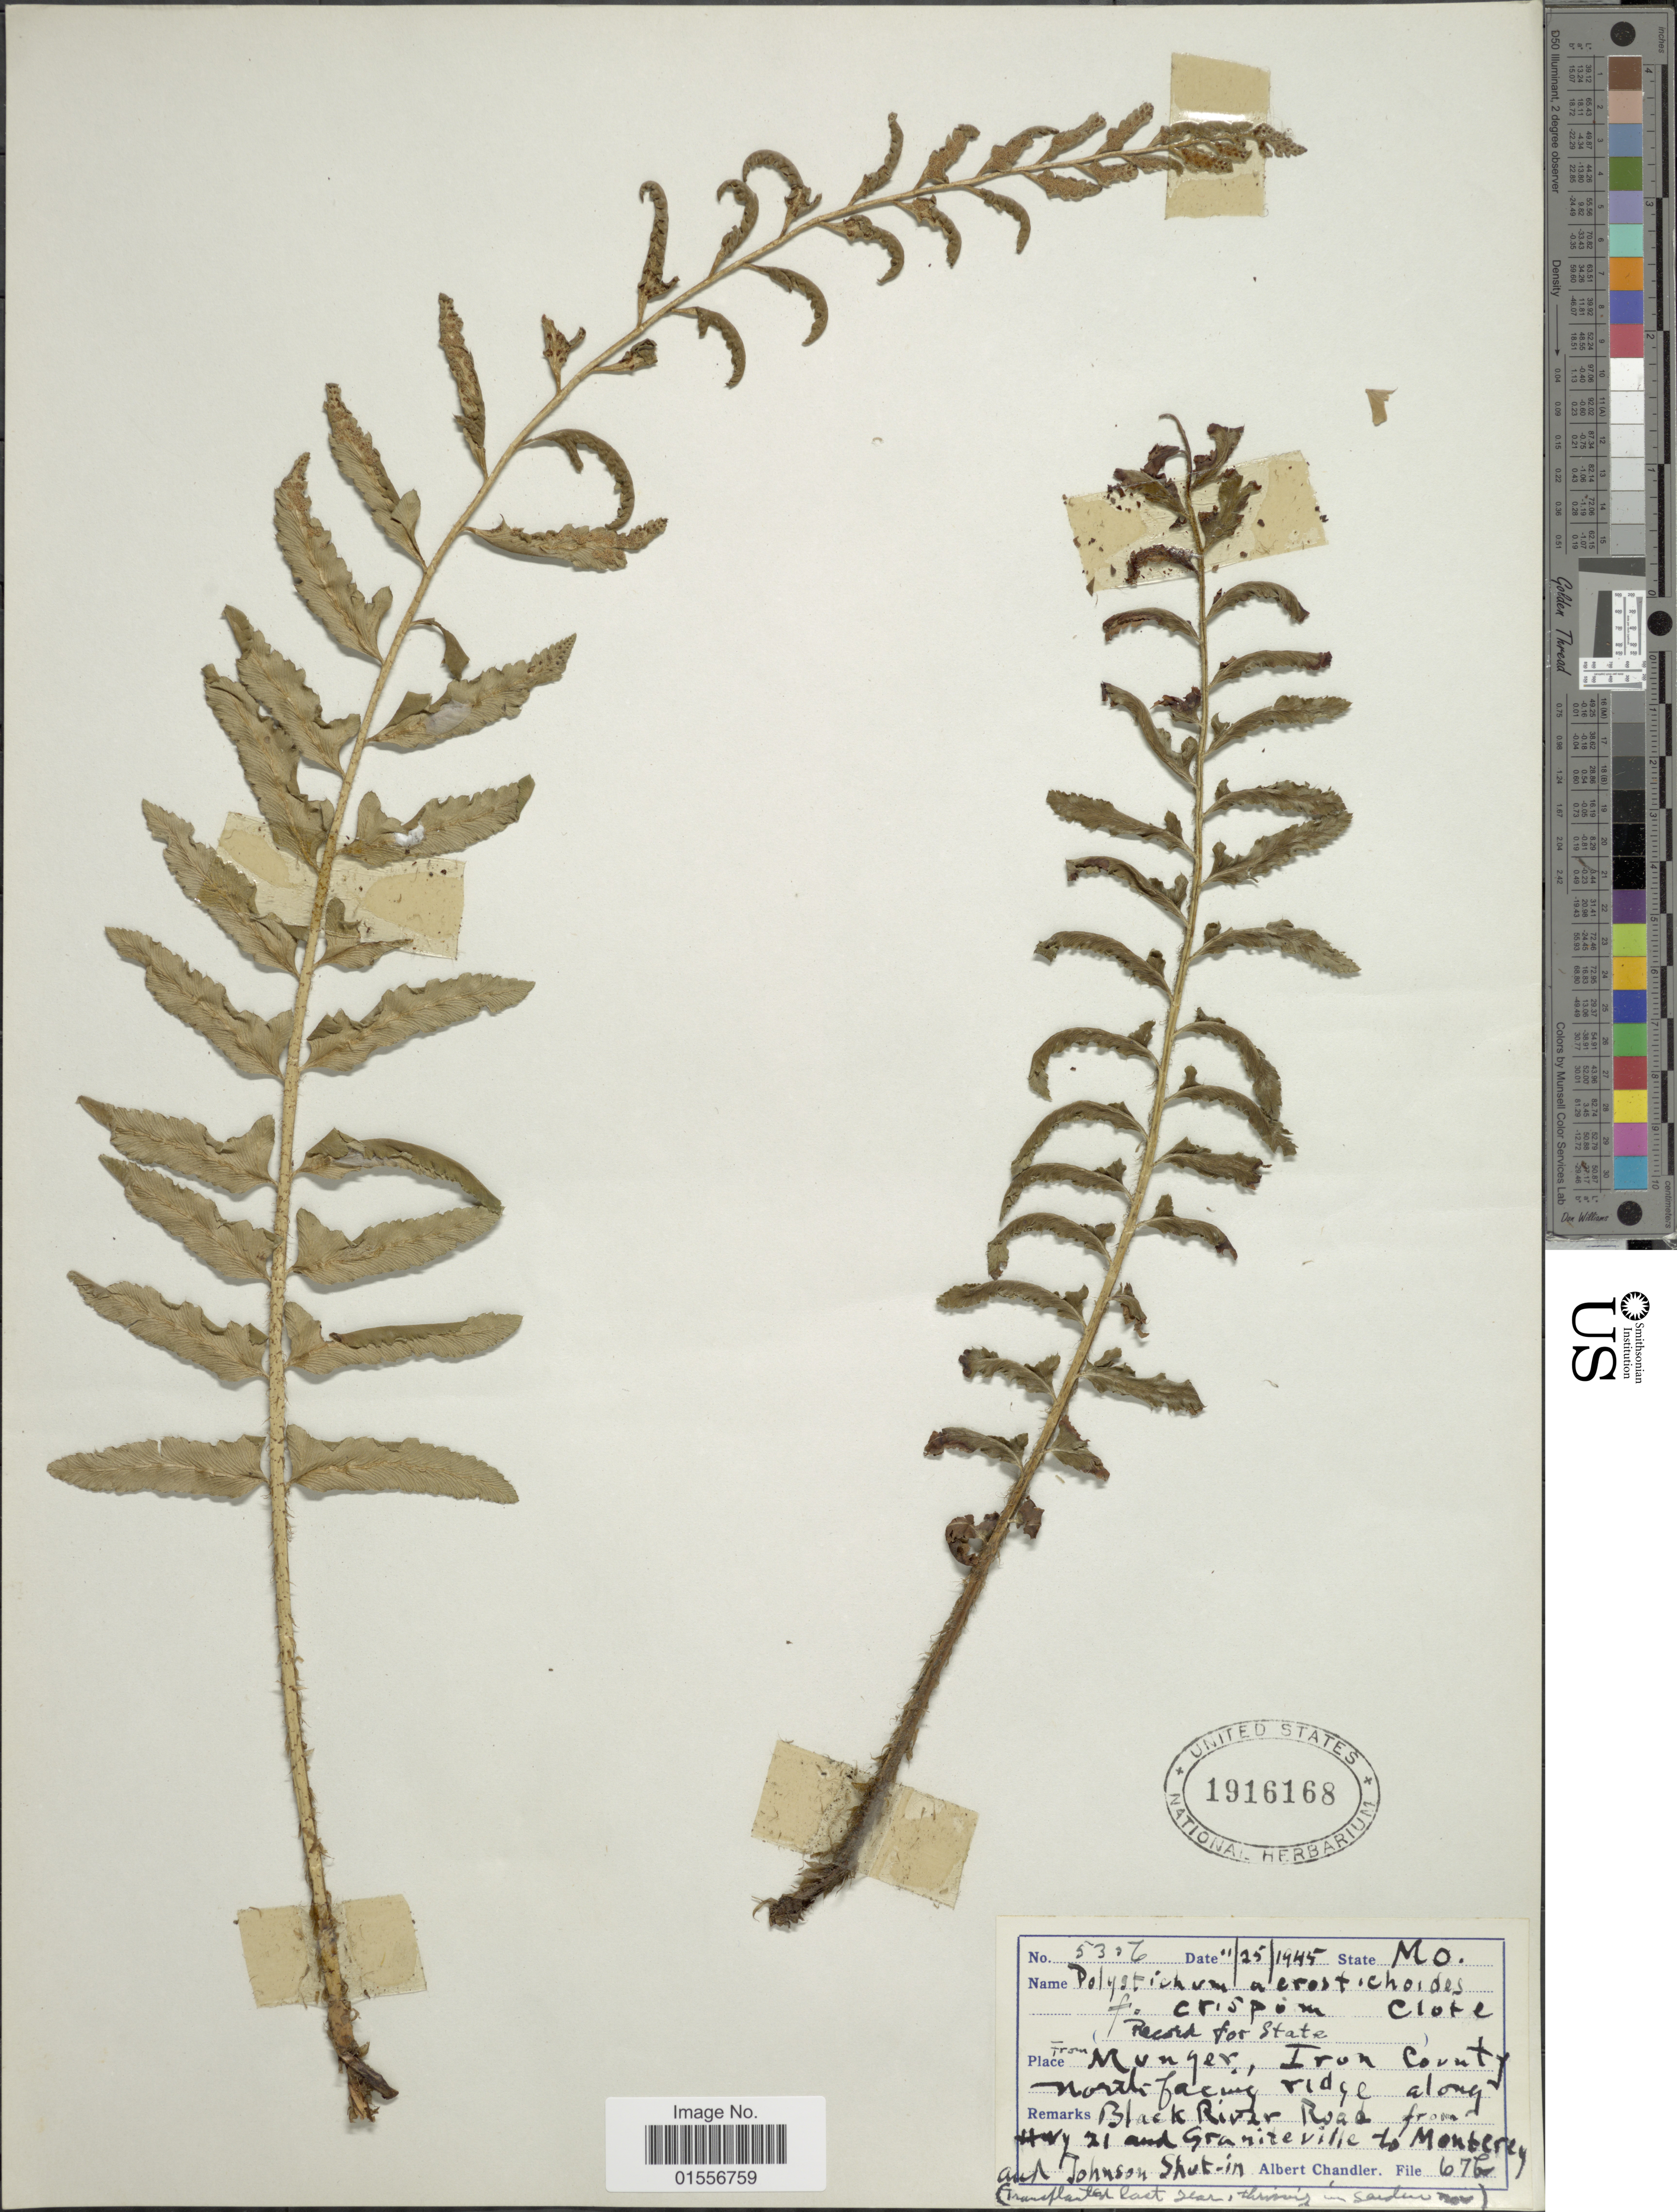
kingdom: Plantae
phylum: Tracheophyta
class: Polypodiopsida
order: Polypodiales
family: Dryopteridaceae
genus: Polystichum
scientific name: Polystichum acrostichoides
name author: (Michx.) Schott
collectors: A. Chandler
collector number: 5306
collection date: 1945-11-25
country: United States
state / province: Missouri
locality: Munger, Iron County, north-facing ridge along Black River Road from Hwy 21 and Graniteville to Monterey and Johnson Shut-in.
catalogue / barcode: US 1916168